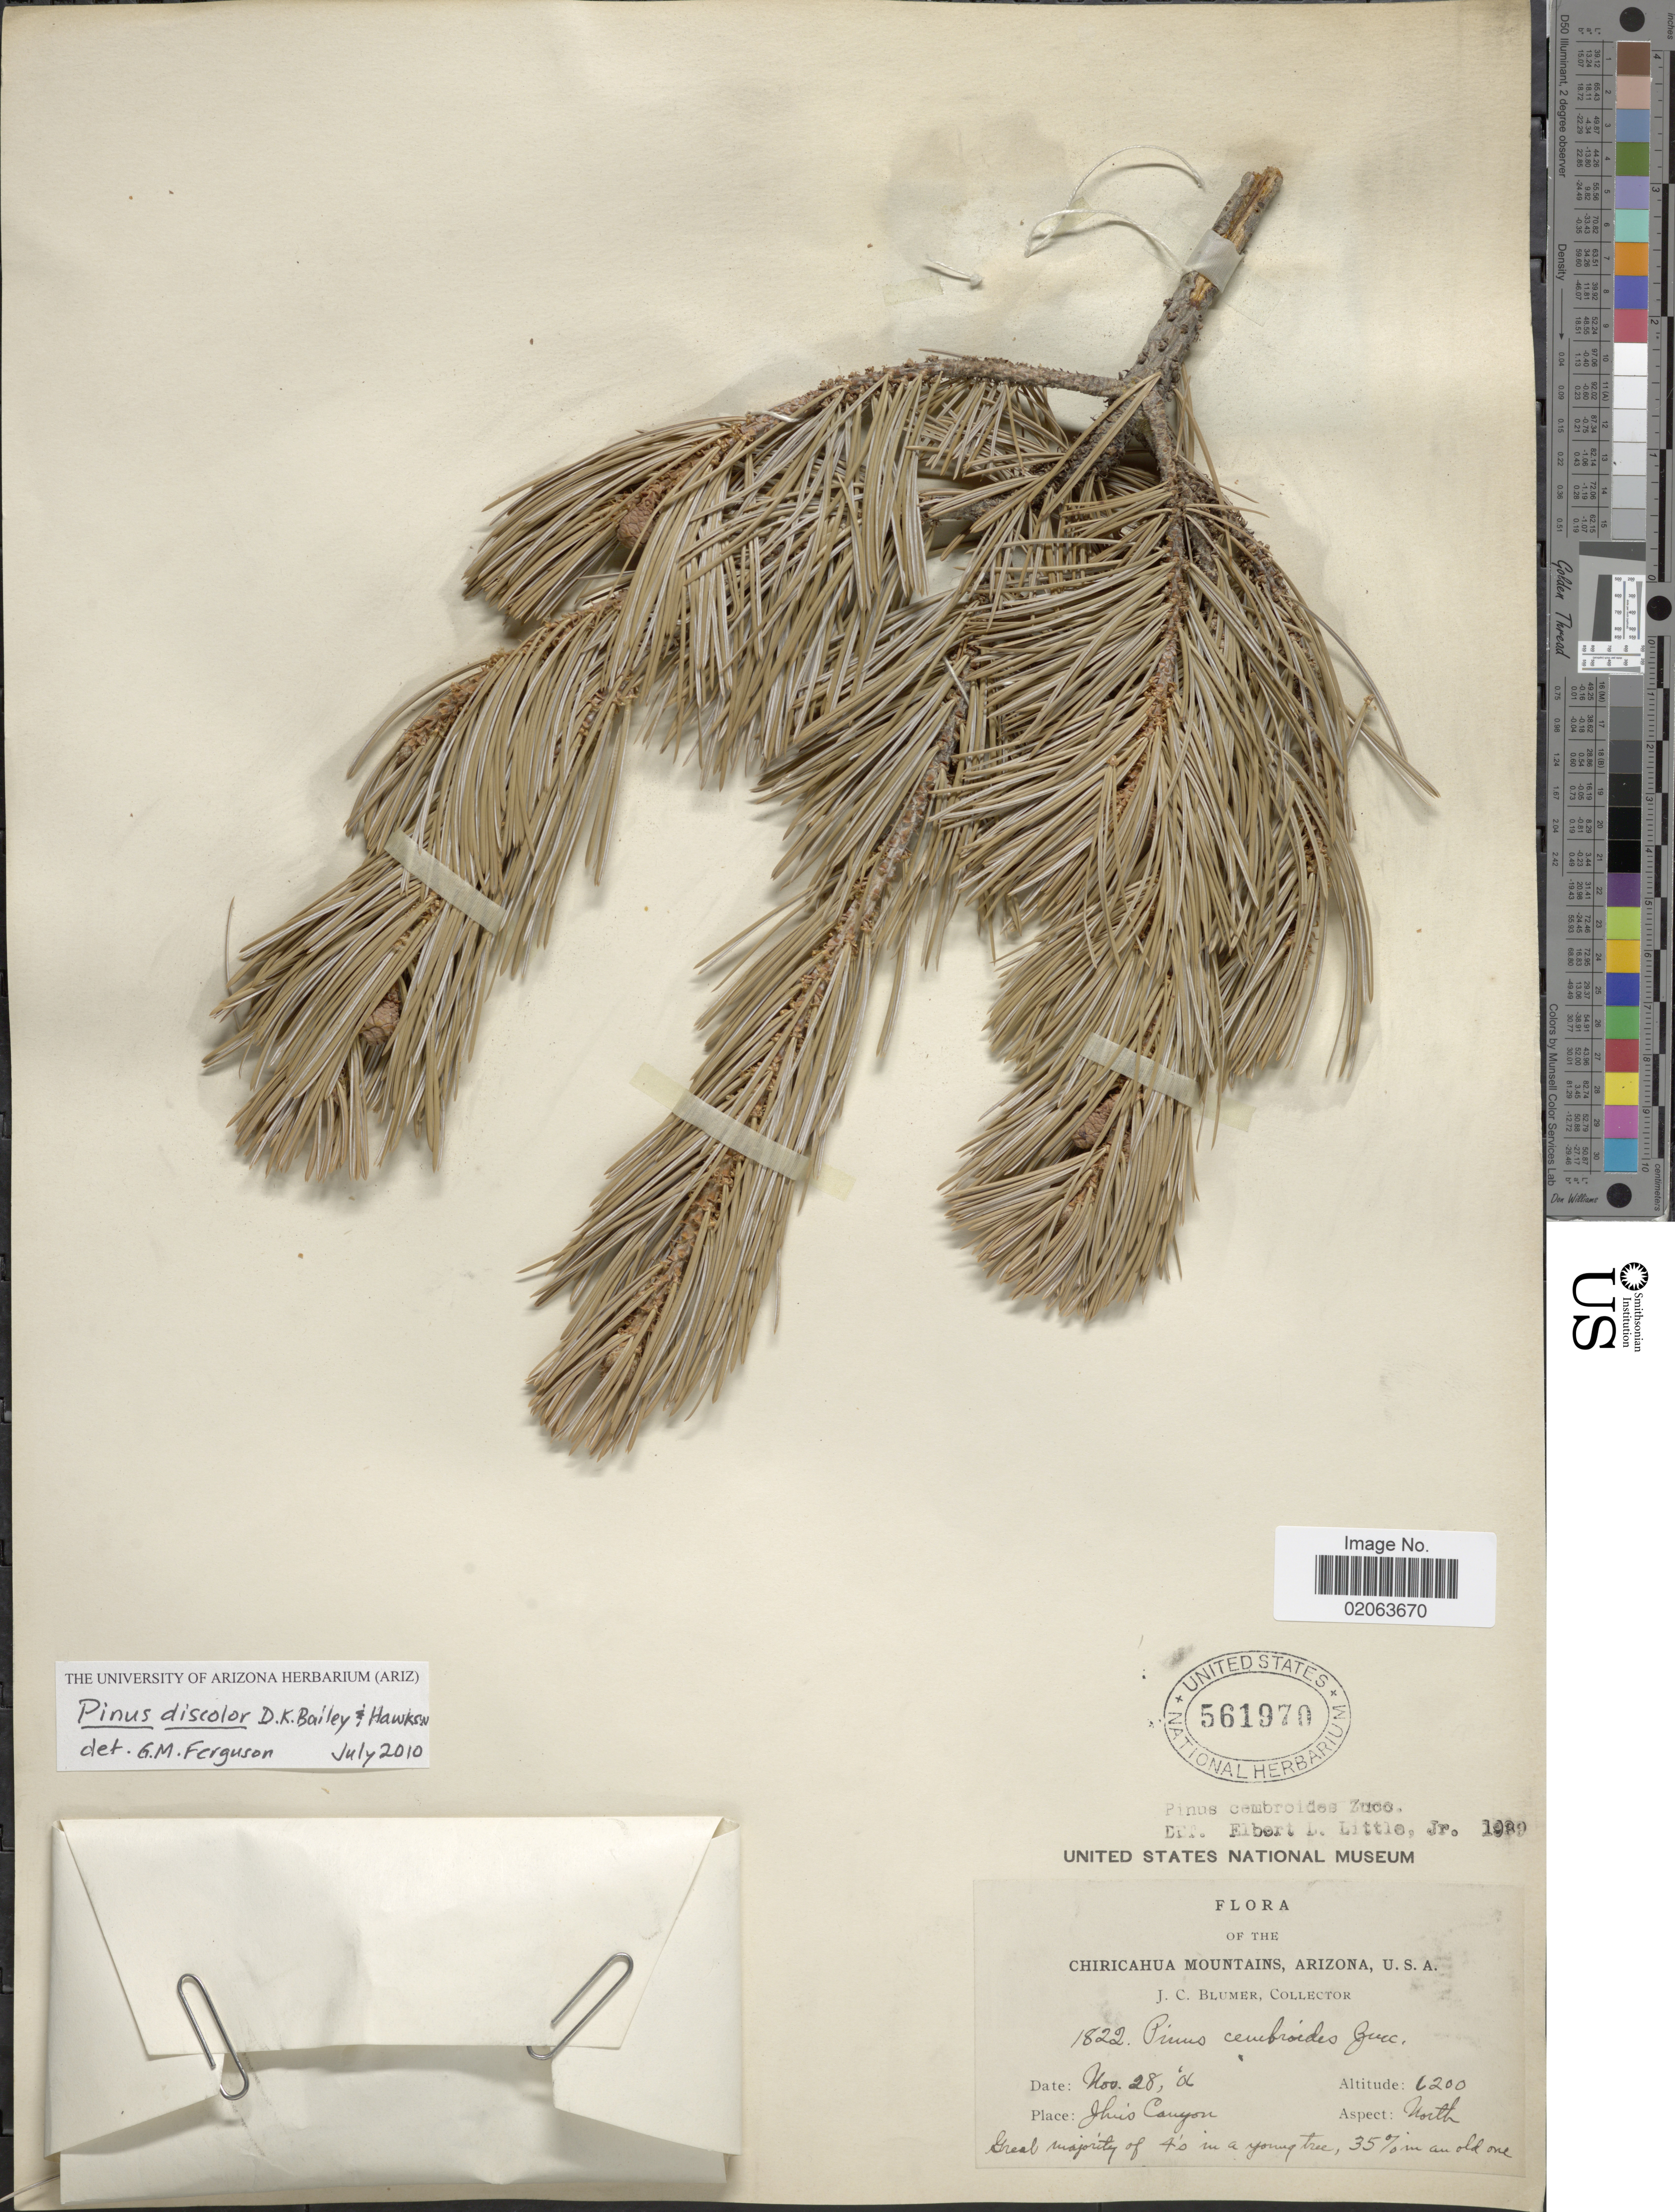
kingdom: Plantae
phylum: Tracheophyta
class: Pinopsida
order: Pinales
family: Pinaceae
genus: Pinus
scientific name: Pinus discolor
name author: D.K. Bailey & Hawksw.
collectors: J. C. Blumer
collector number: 1822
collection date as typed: Transcribed d/m/y: 28/11/6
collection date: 1916-11-28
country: United States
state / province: Arizona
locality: Chiricahua Mountains. Jhus Canyon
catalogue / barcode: US 561970